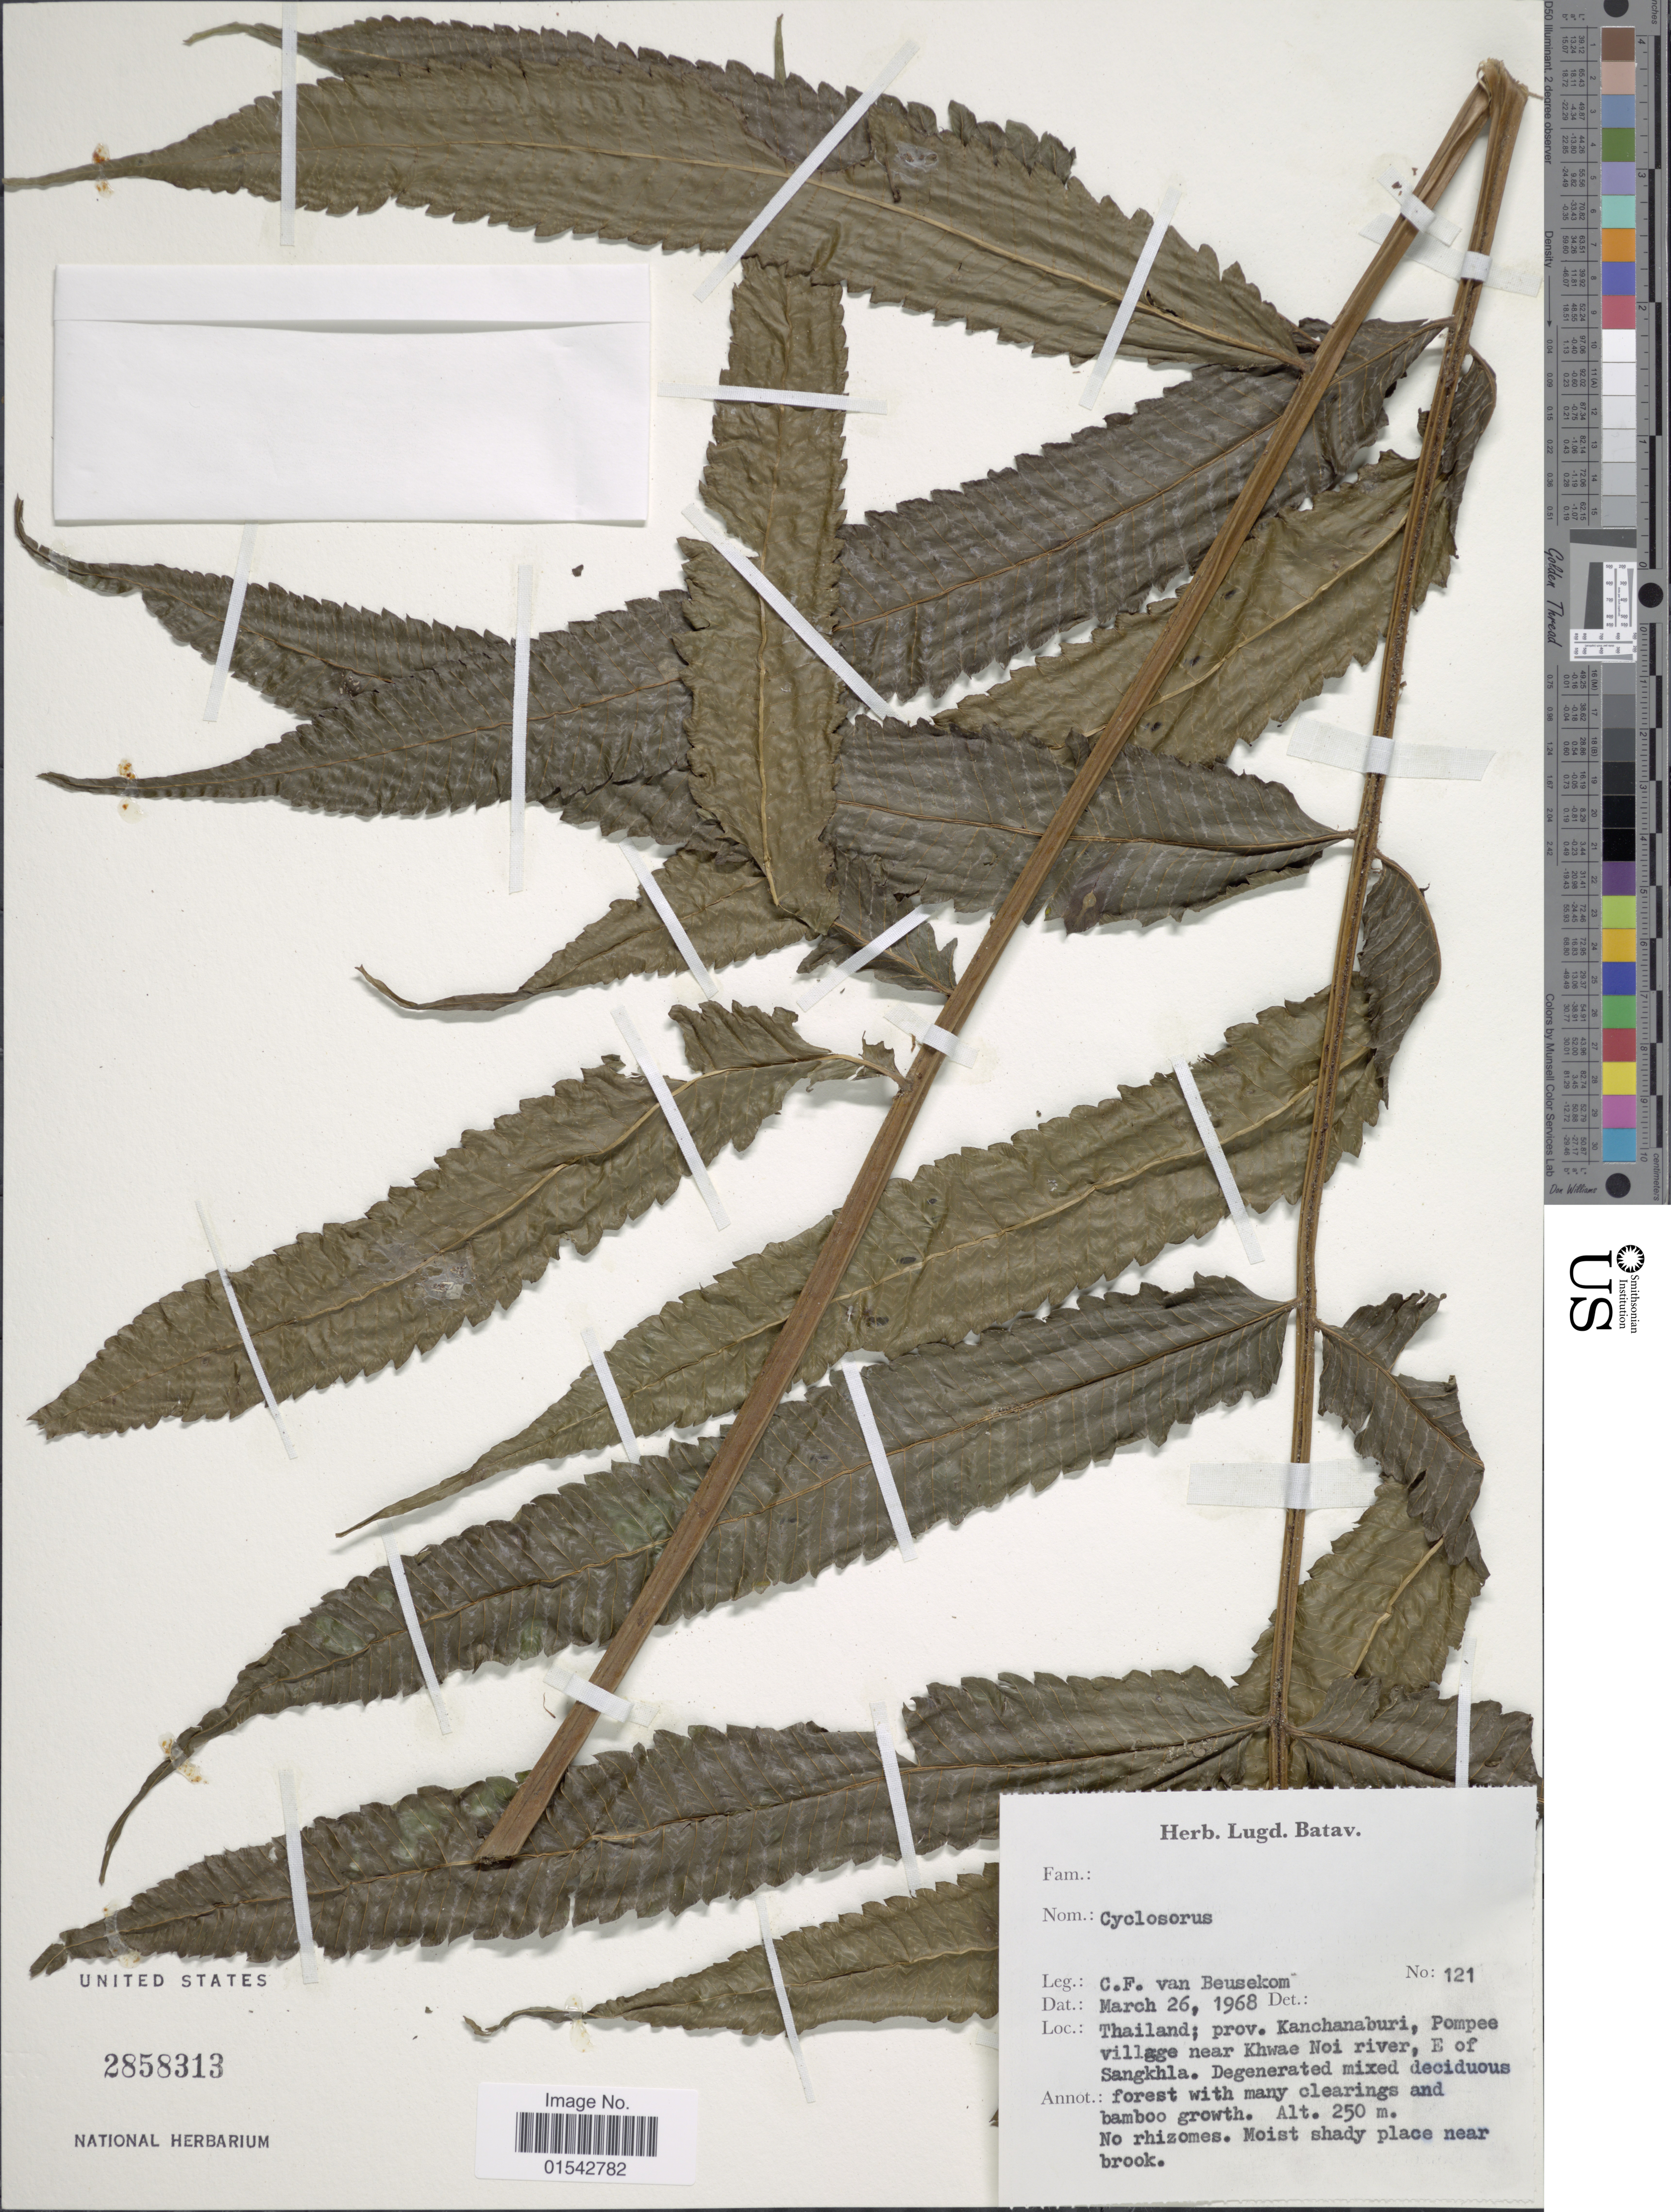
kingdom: Plantae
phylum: Tracheophyta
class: Polypodiopsida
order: Polypodiales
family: Thelypteridaceae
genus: Cyclosorus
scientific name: Cyclosorus sp.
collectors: C. F. Beusekom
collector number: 121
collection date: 1968-03-26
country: Thailand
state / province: Kanchanaburi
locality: Thailand; prov. Kanchanaburi, Pompee village near Khwae Noi river, E of Sangkhla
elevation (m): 250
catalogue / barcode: US 2858313